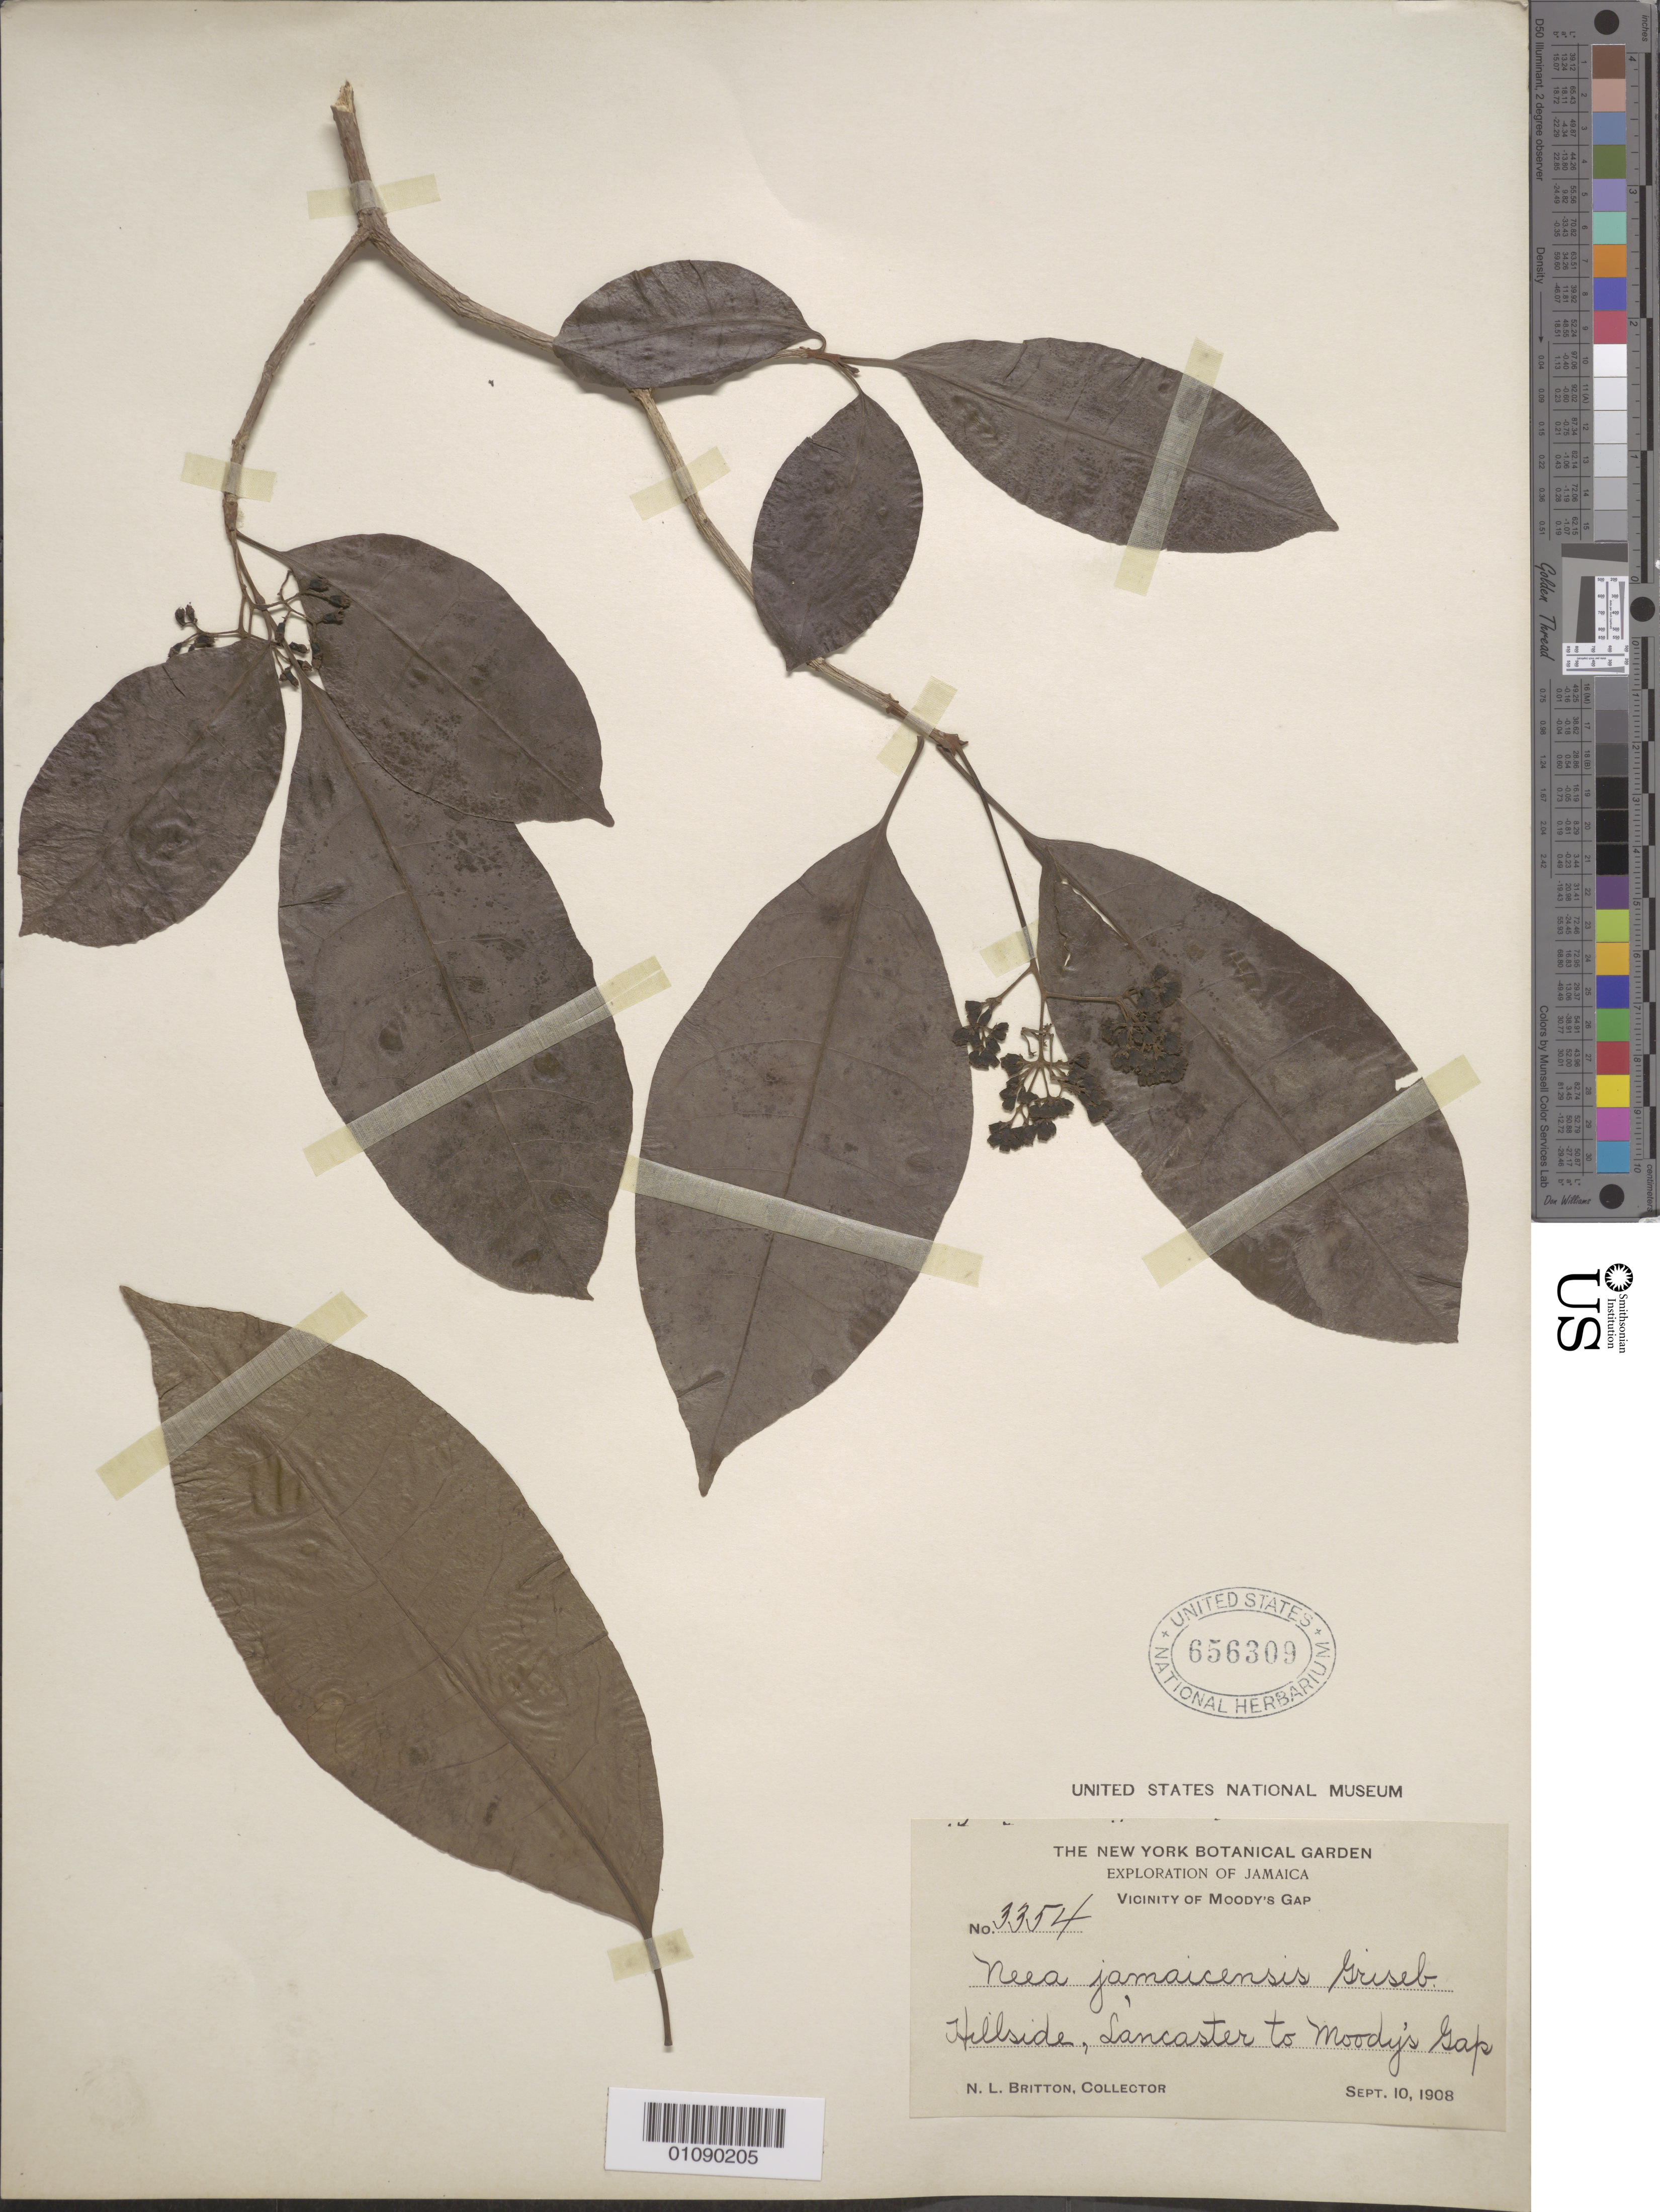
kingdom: Plantae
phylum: Tracheophyta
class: Magnoliopsida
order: Caryophyllales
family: Nyctaginaceae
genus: Neea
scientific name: Neea jamaicensis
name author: Griseb.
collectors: N. Britton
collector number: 3354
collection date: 1908-09-10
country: Jamaica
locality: Vicinity of Moody's Gap, Hillside, Lancaster to Moody's Gap.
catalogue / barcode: US 656309